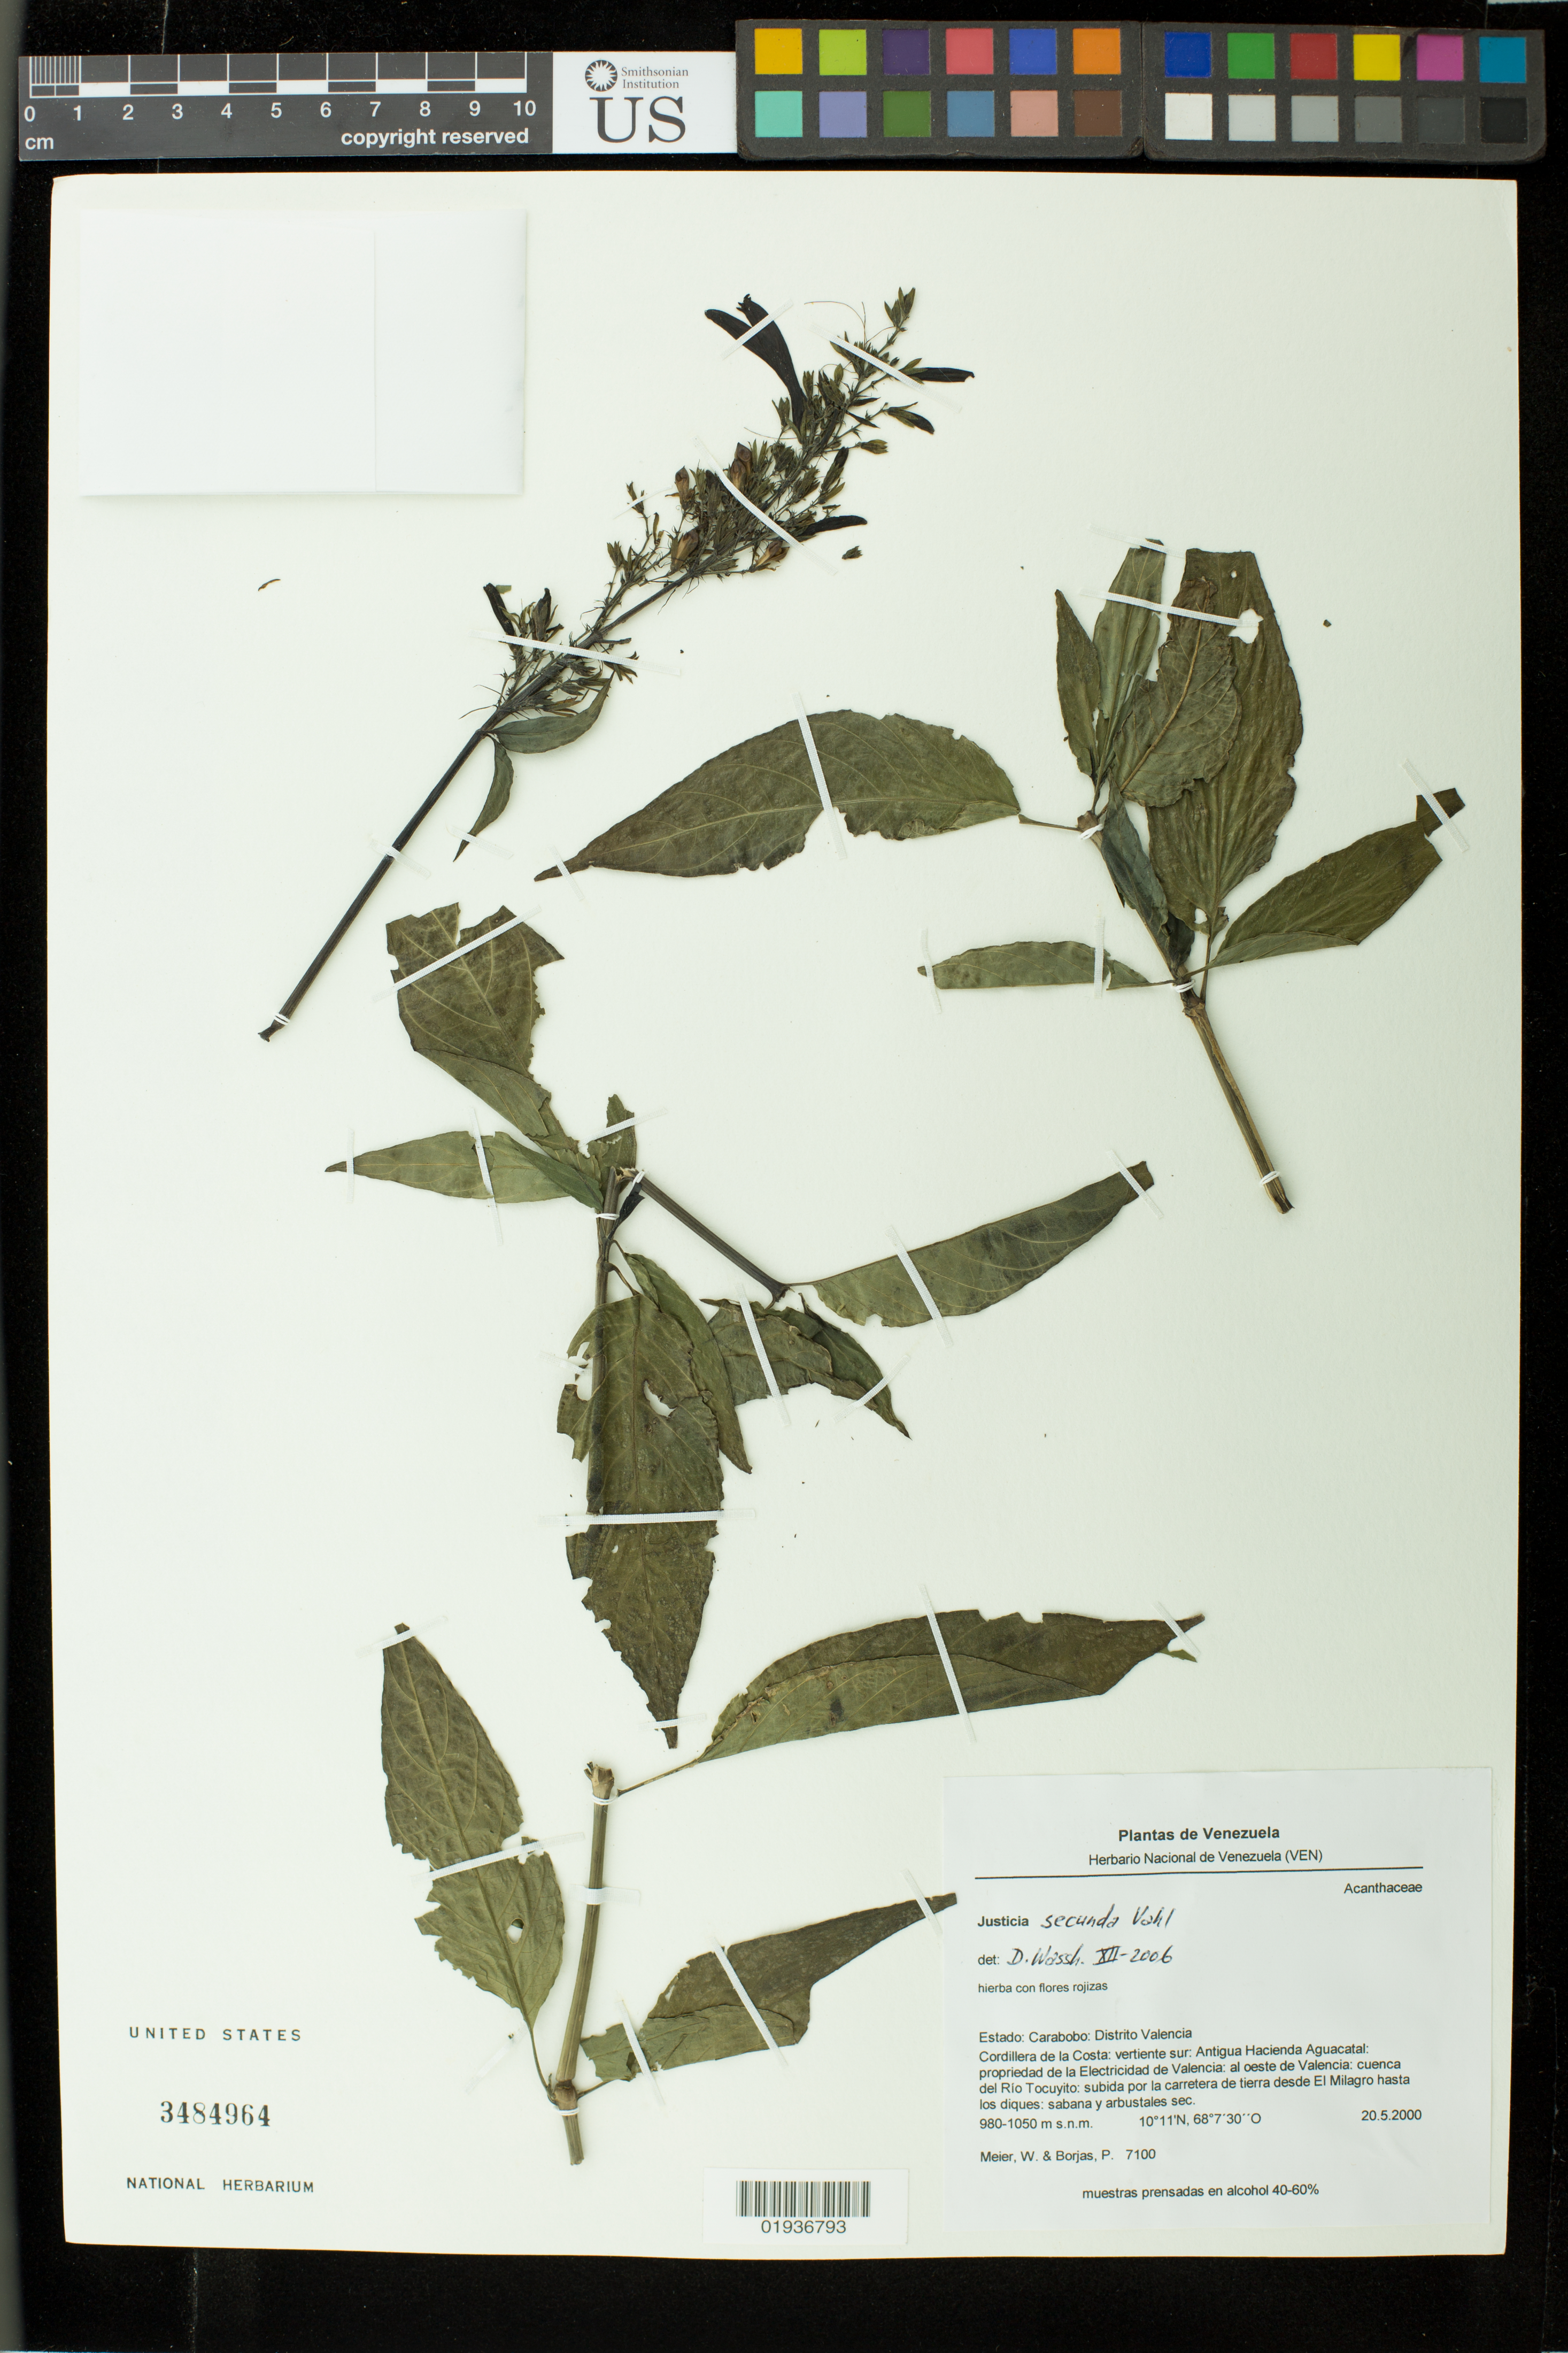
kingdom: Plantae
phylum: Tracheophyta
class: Magnoliopsida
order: Lamiales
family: Acanthaceae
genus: Justicia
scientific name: Justicia secunda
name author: Vahl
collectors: W. Meier & P. Borjas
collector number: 7100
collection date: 2000-05-20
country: Venezuela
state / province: Carabobo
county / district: Valencia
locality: Estado: Carabobo: Distrito Valencia. Cordillera de la Costa: vertiente sur: Antigua Hacienda Aguacatal: propriedad de la Electricidad de Valencia: al oeste de Valencia: cuenca del Rio Tocuyito: subida por la carretera de tierra desde El Milagro hasta los diques.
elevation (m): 980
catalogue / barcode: US 3484964